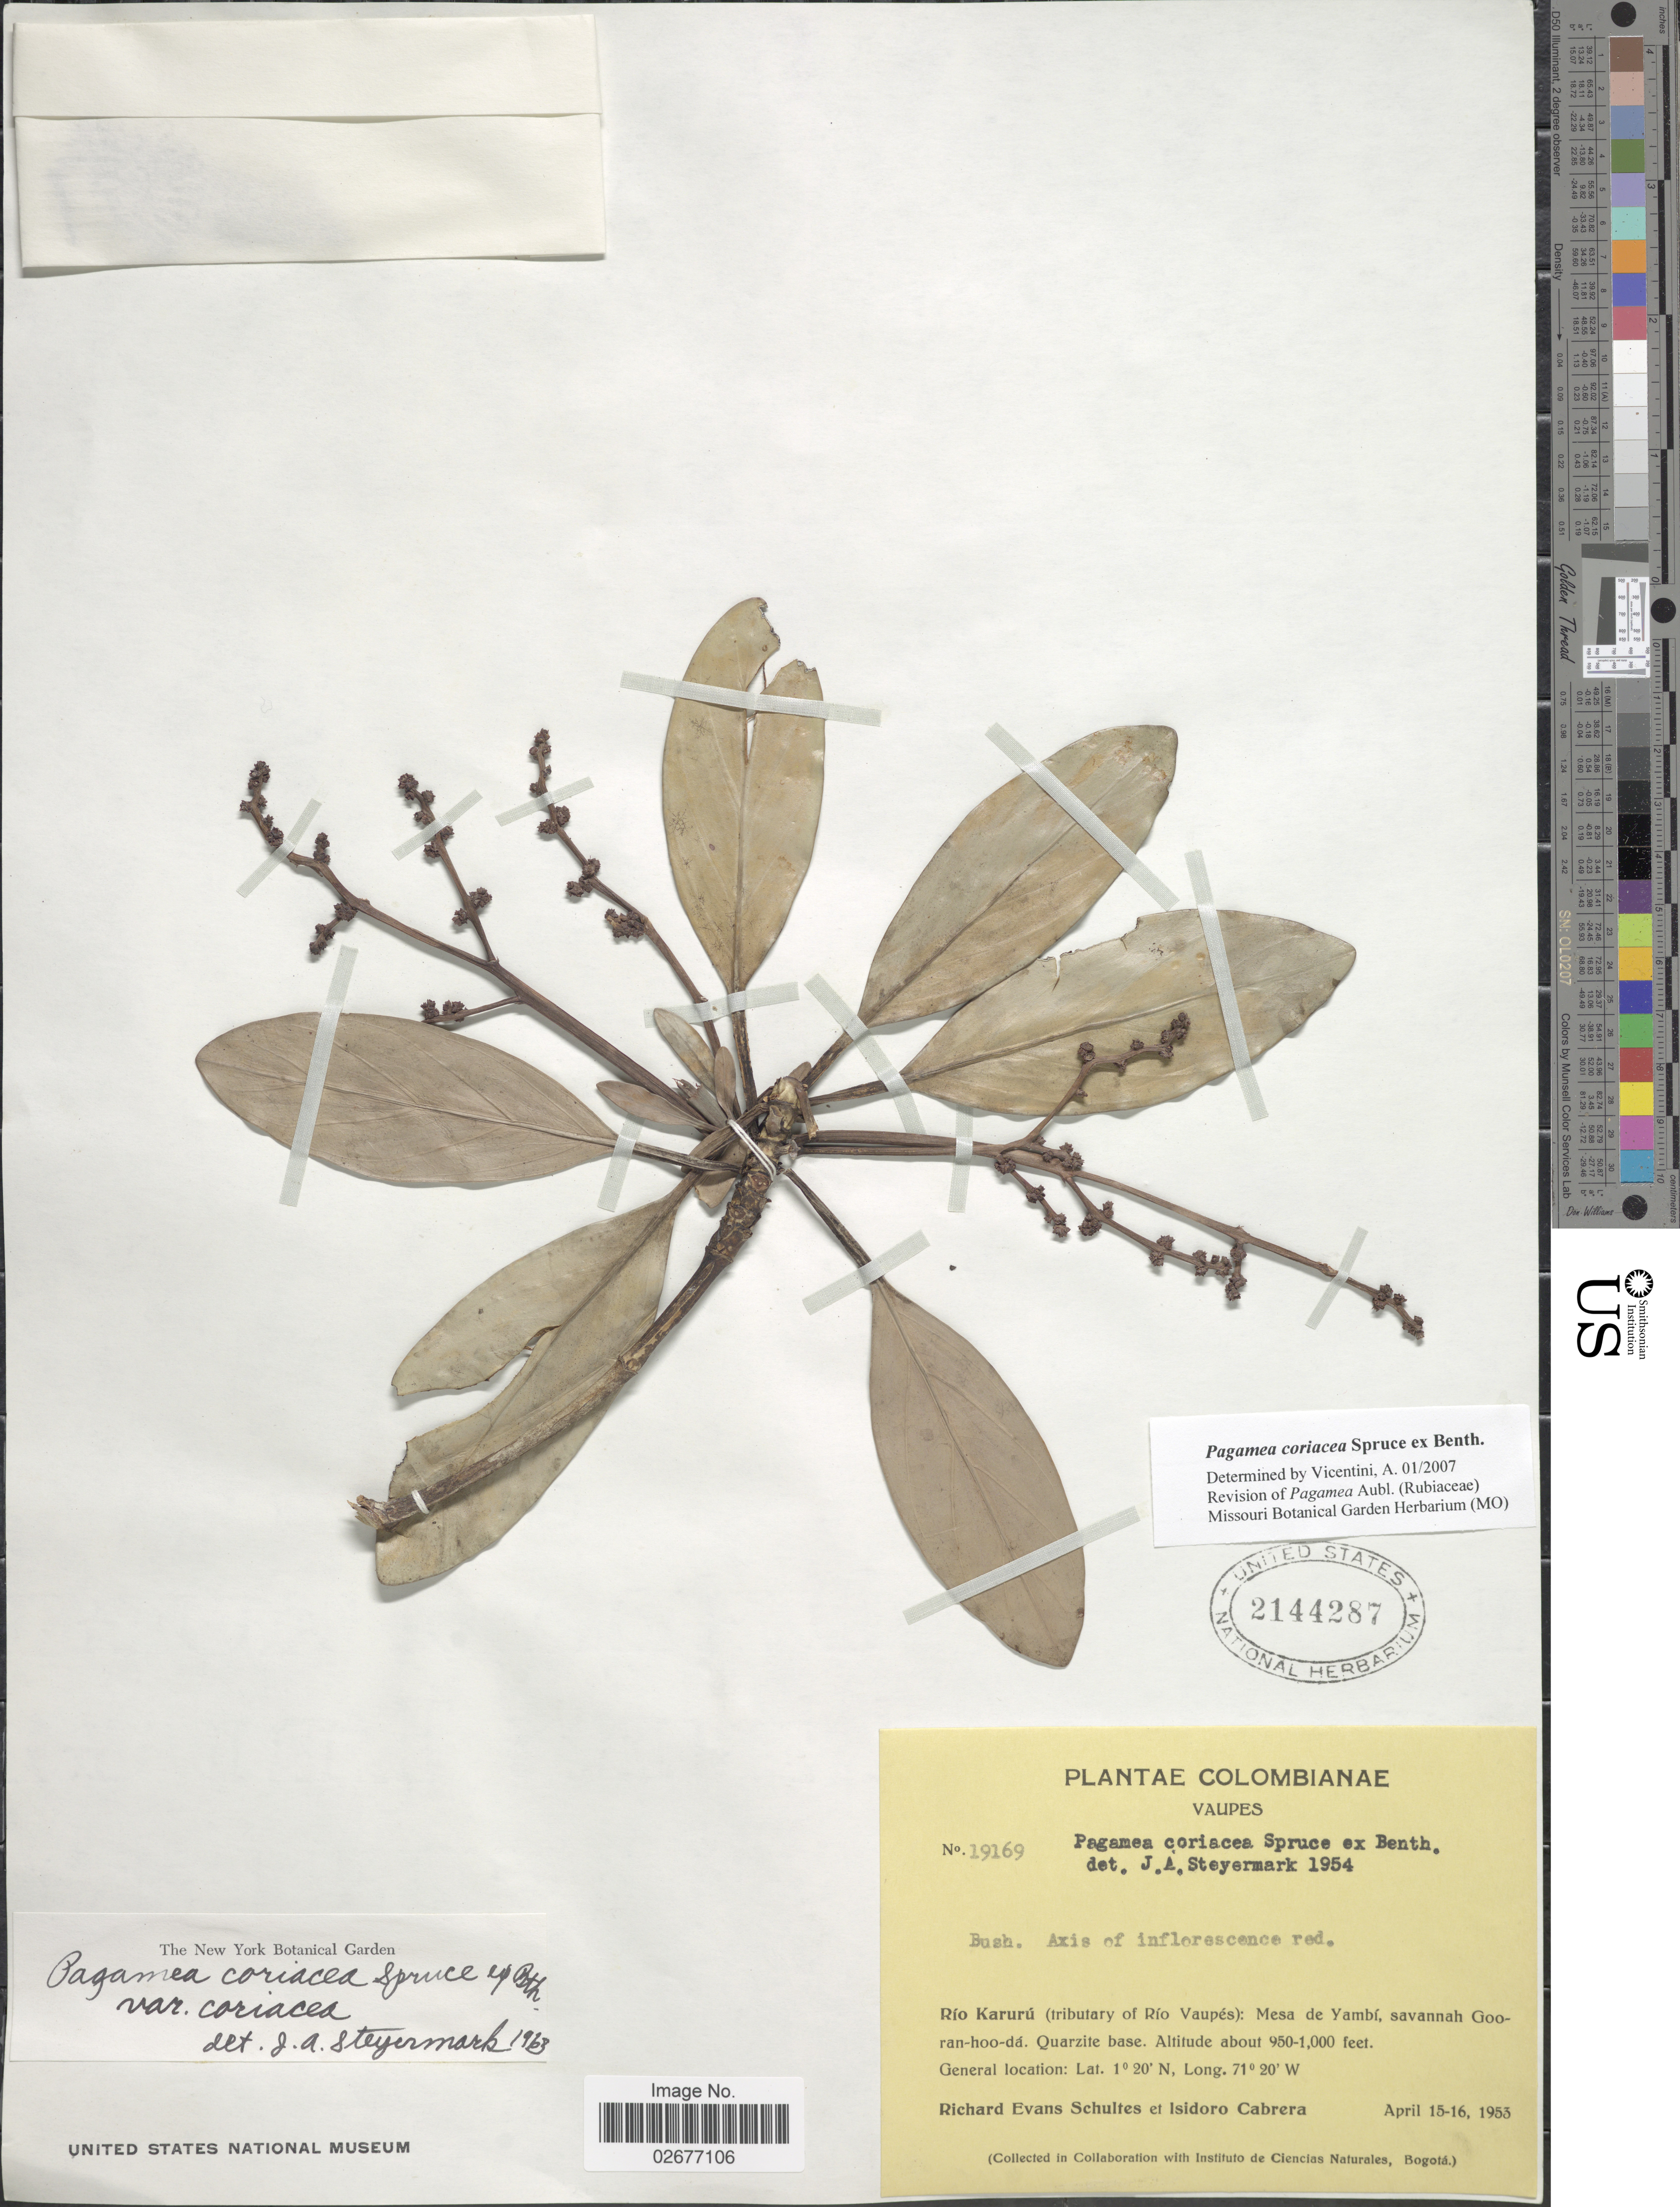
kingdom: Plantae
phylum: Tracheophyta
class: Magnoliopsida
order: Gentianales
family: Rubiaceae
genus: Pagamea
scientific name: Pagamea coriacea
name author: Spruce ex Benth.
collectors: R. E. Schultes & I. Cabrera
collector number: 19169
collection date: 1953-04-15/1953-04-16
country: Colombia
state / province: Vaupés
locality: Rio Karuru (tributary of Rio Vaupes) Mesa de Yambi, savannah Gooran-hoo-da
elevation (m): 290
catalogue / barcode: US 2144287